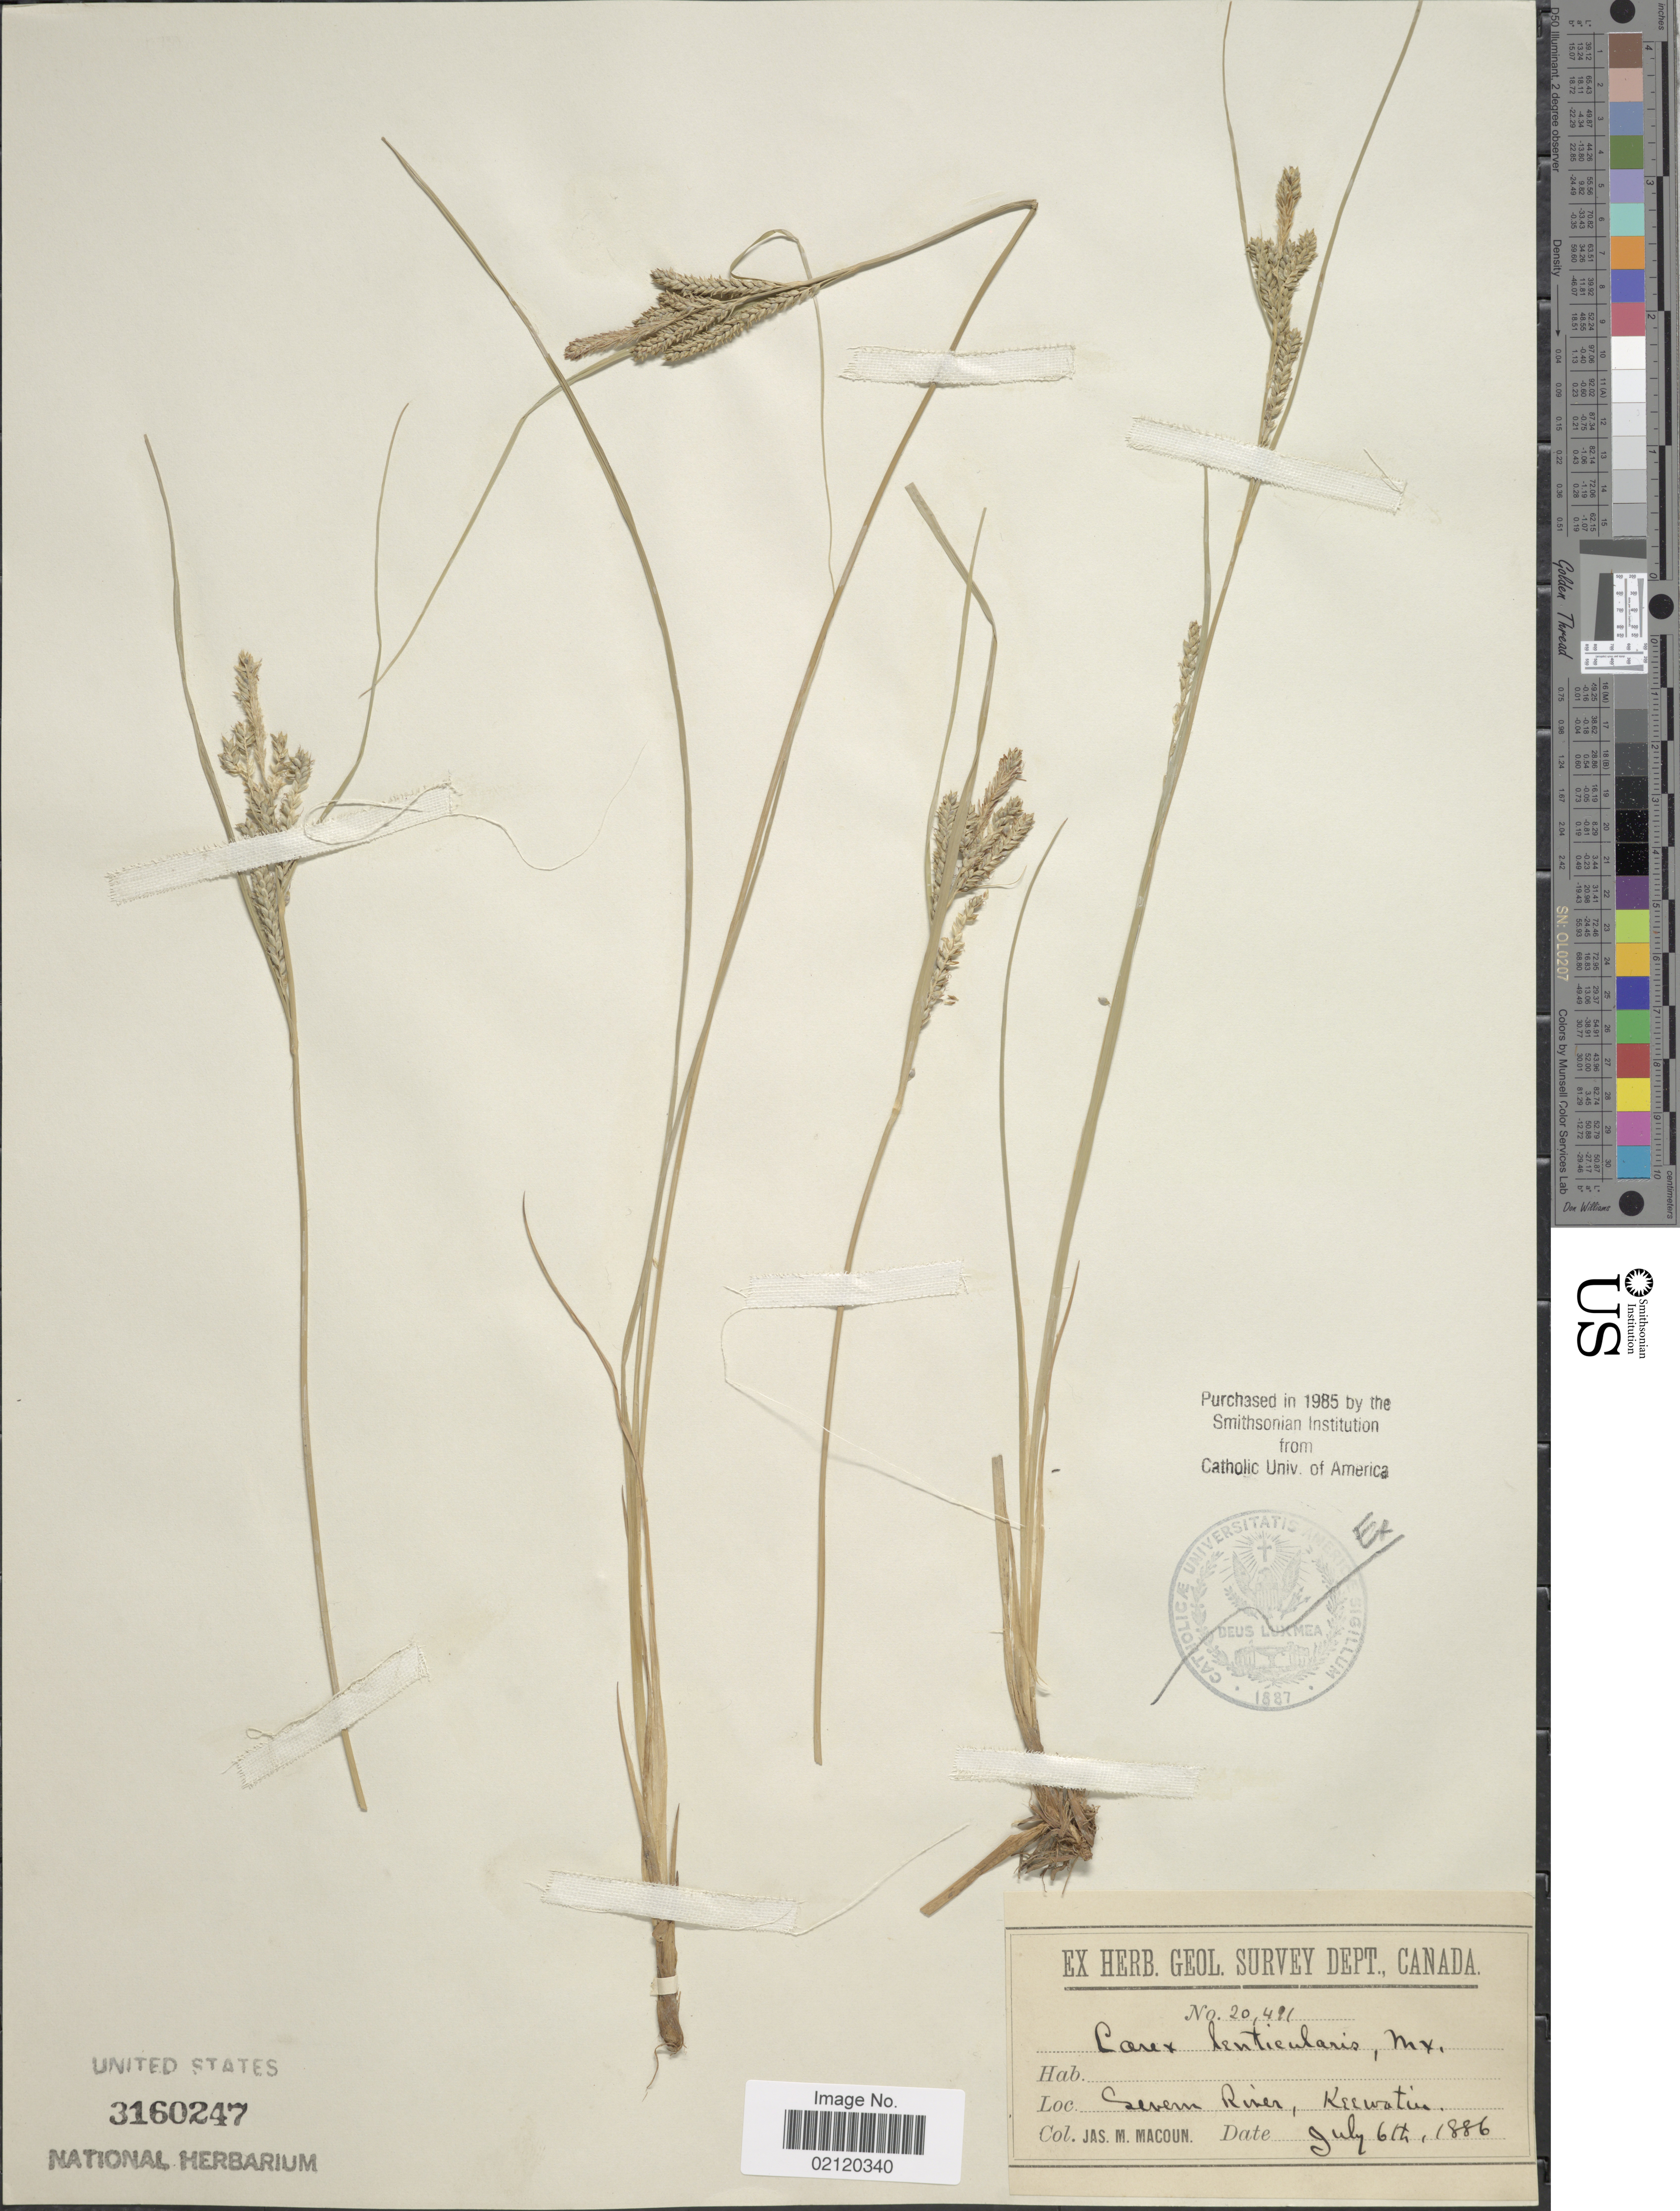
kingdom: Plantae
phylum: Tracheophyta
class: Liliopsida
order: Poales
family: Cyperaceae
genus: Carex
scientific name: Carex lenticularis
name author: Michx.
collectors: J. M. Macoun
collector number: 20491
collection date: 1886-07-06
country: Canada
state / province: Ontario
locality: Severn River, Keewatin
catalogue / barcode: US 3160247